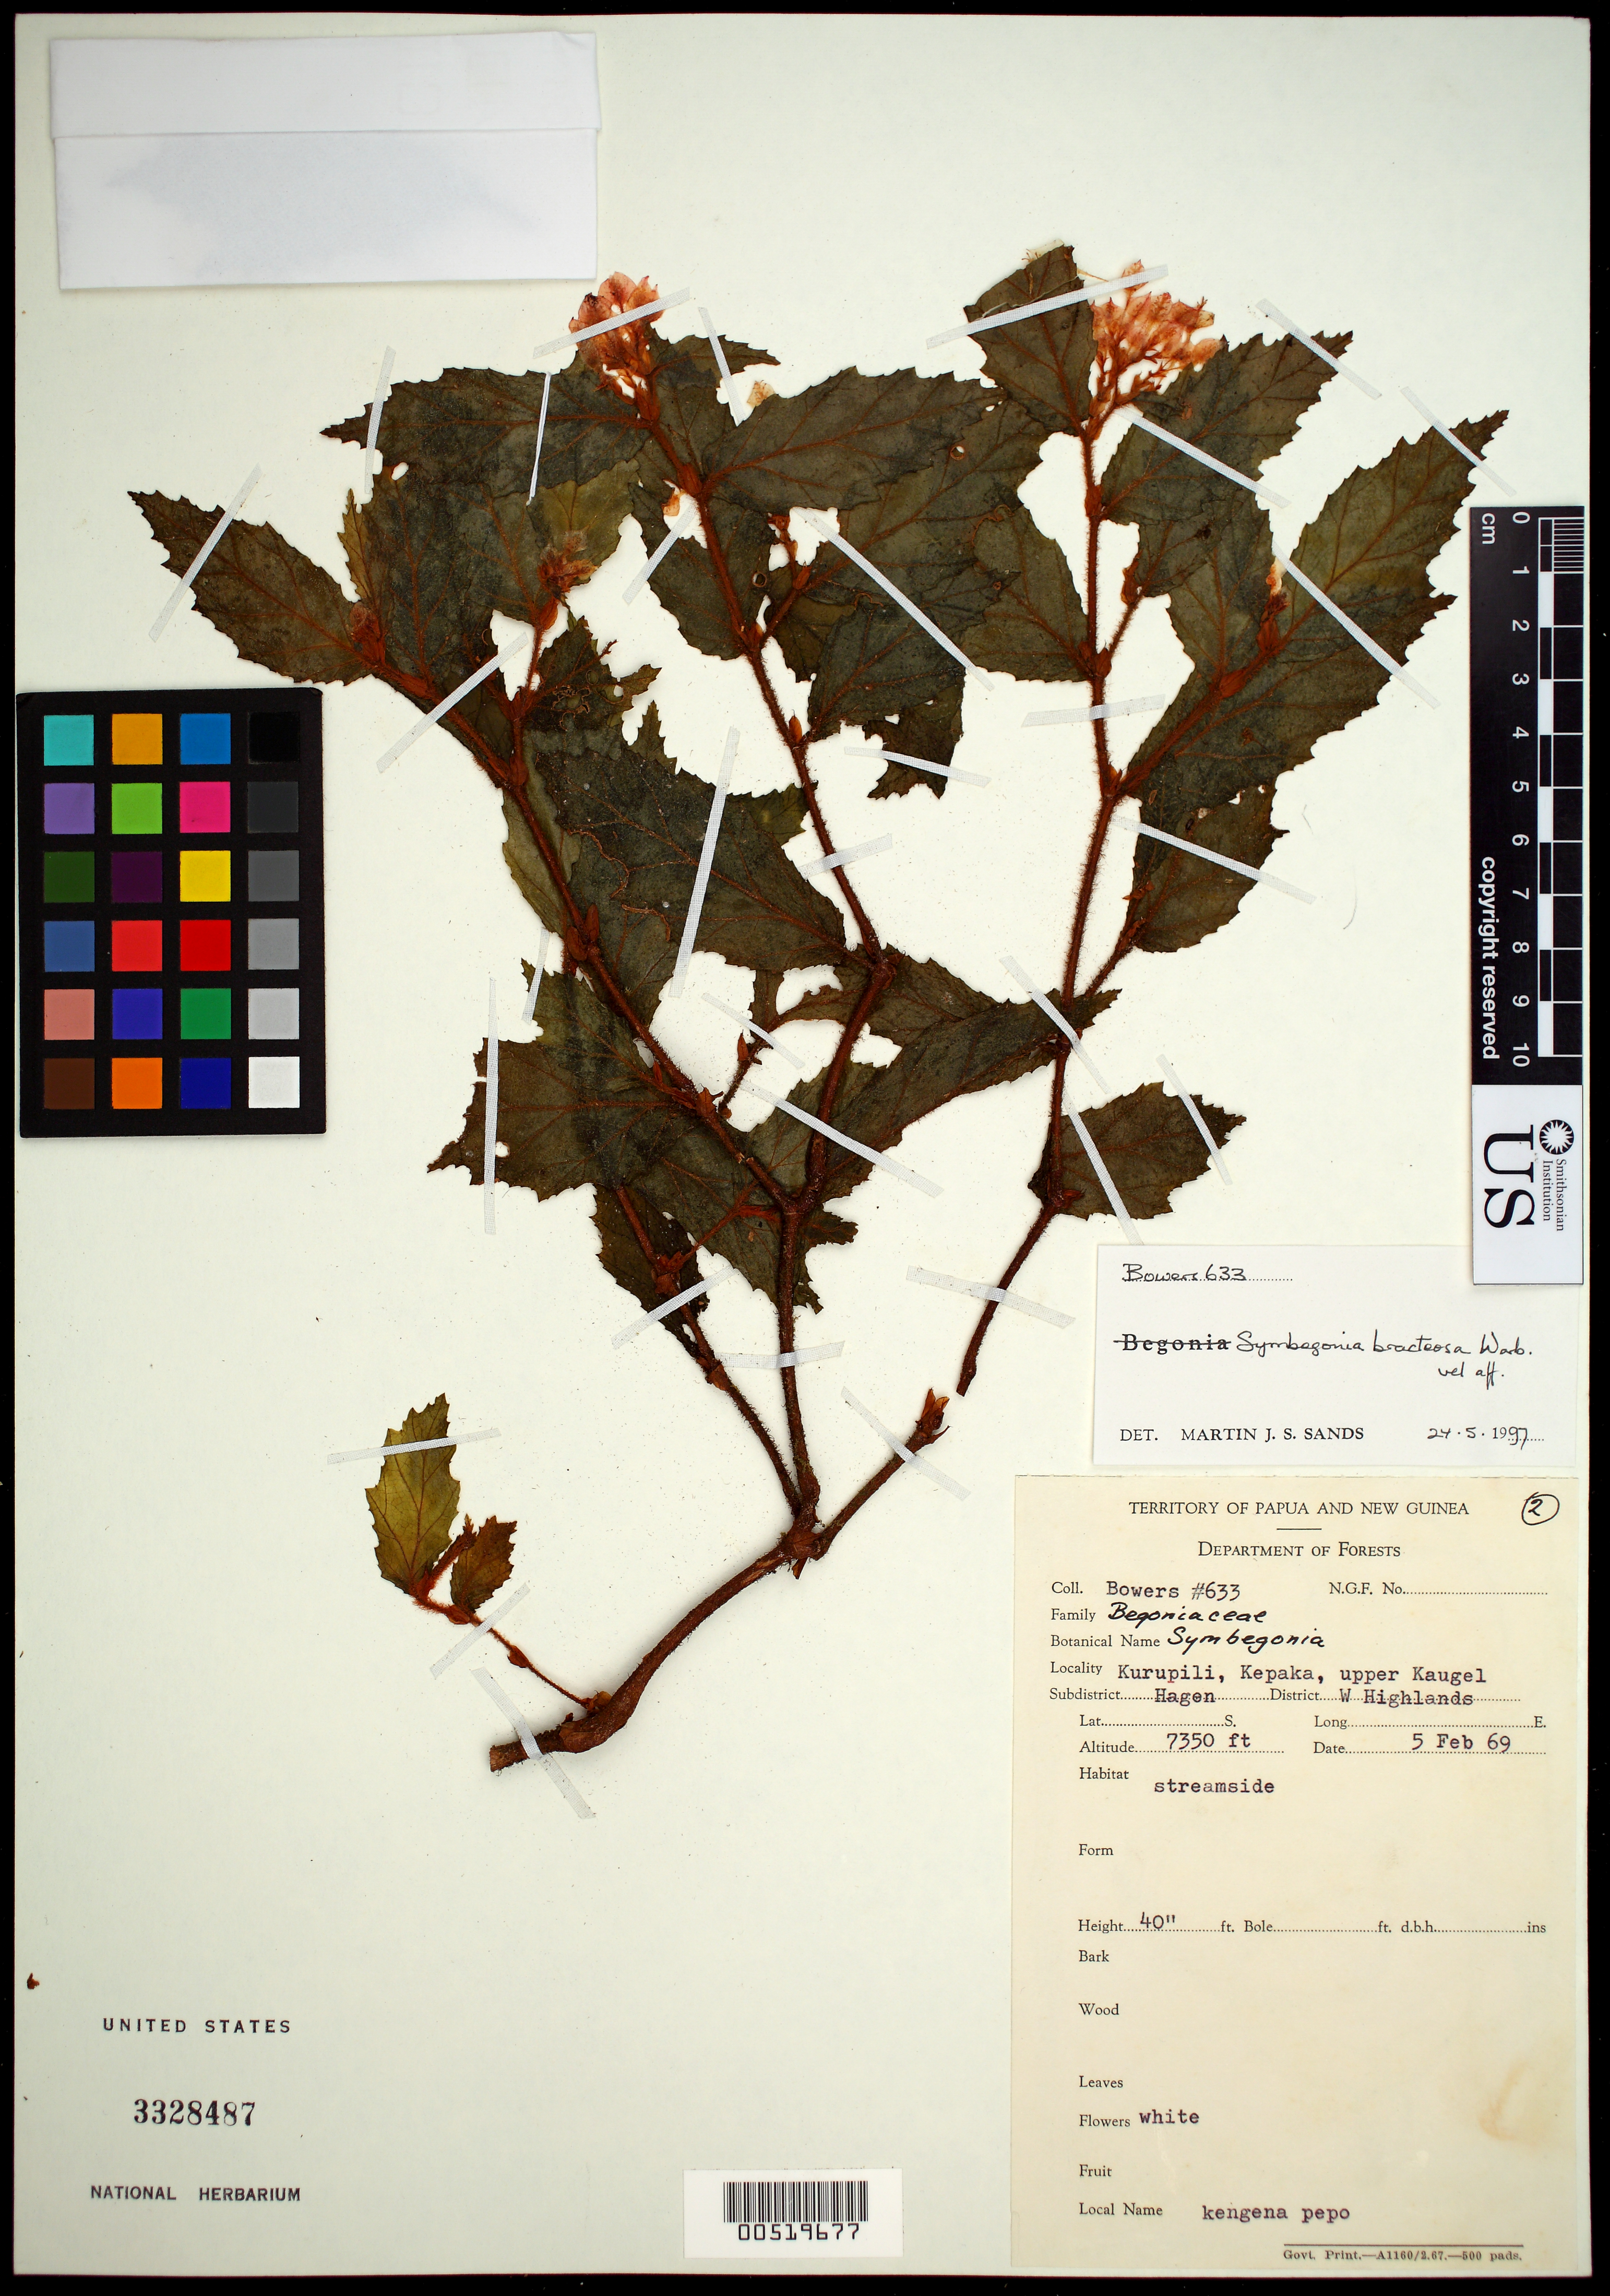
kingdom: Plantae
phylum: Tracheophyta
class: Magnoliopsida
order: Cucurbitales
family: Begoniaceae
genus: Begonia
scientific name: Begonia symbracteosa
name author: L.L. Forrest & Hollingsw.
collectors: N. Bowers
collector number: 633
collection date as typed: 05 Feb 1969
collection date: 1969-02-05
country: Papua New Guinea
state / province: Western Highlands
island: New Guinea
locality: Hagen, kurupili, kepaka, upper kaugel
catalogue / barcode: US 3328487